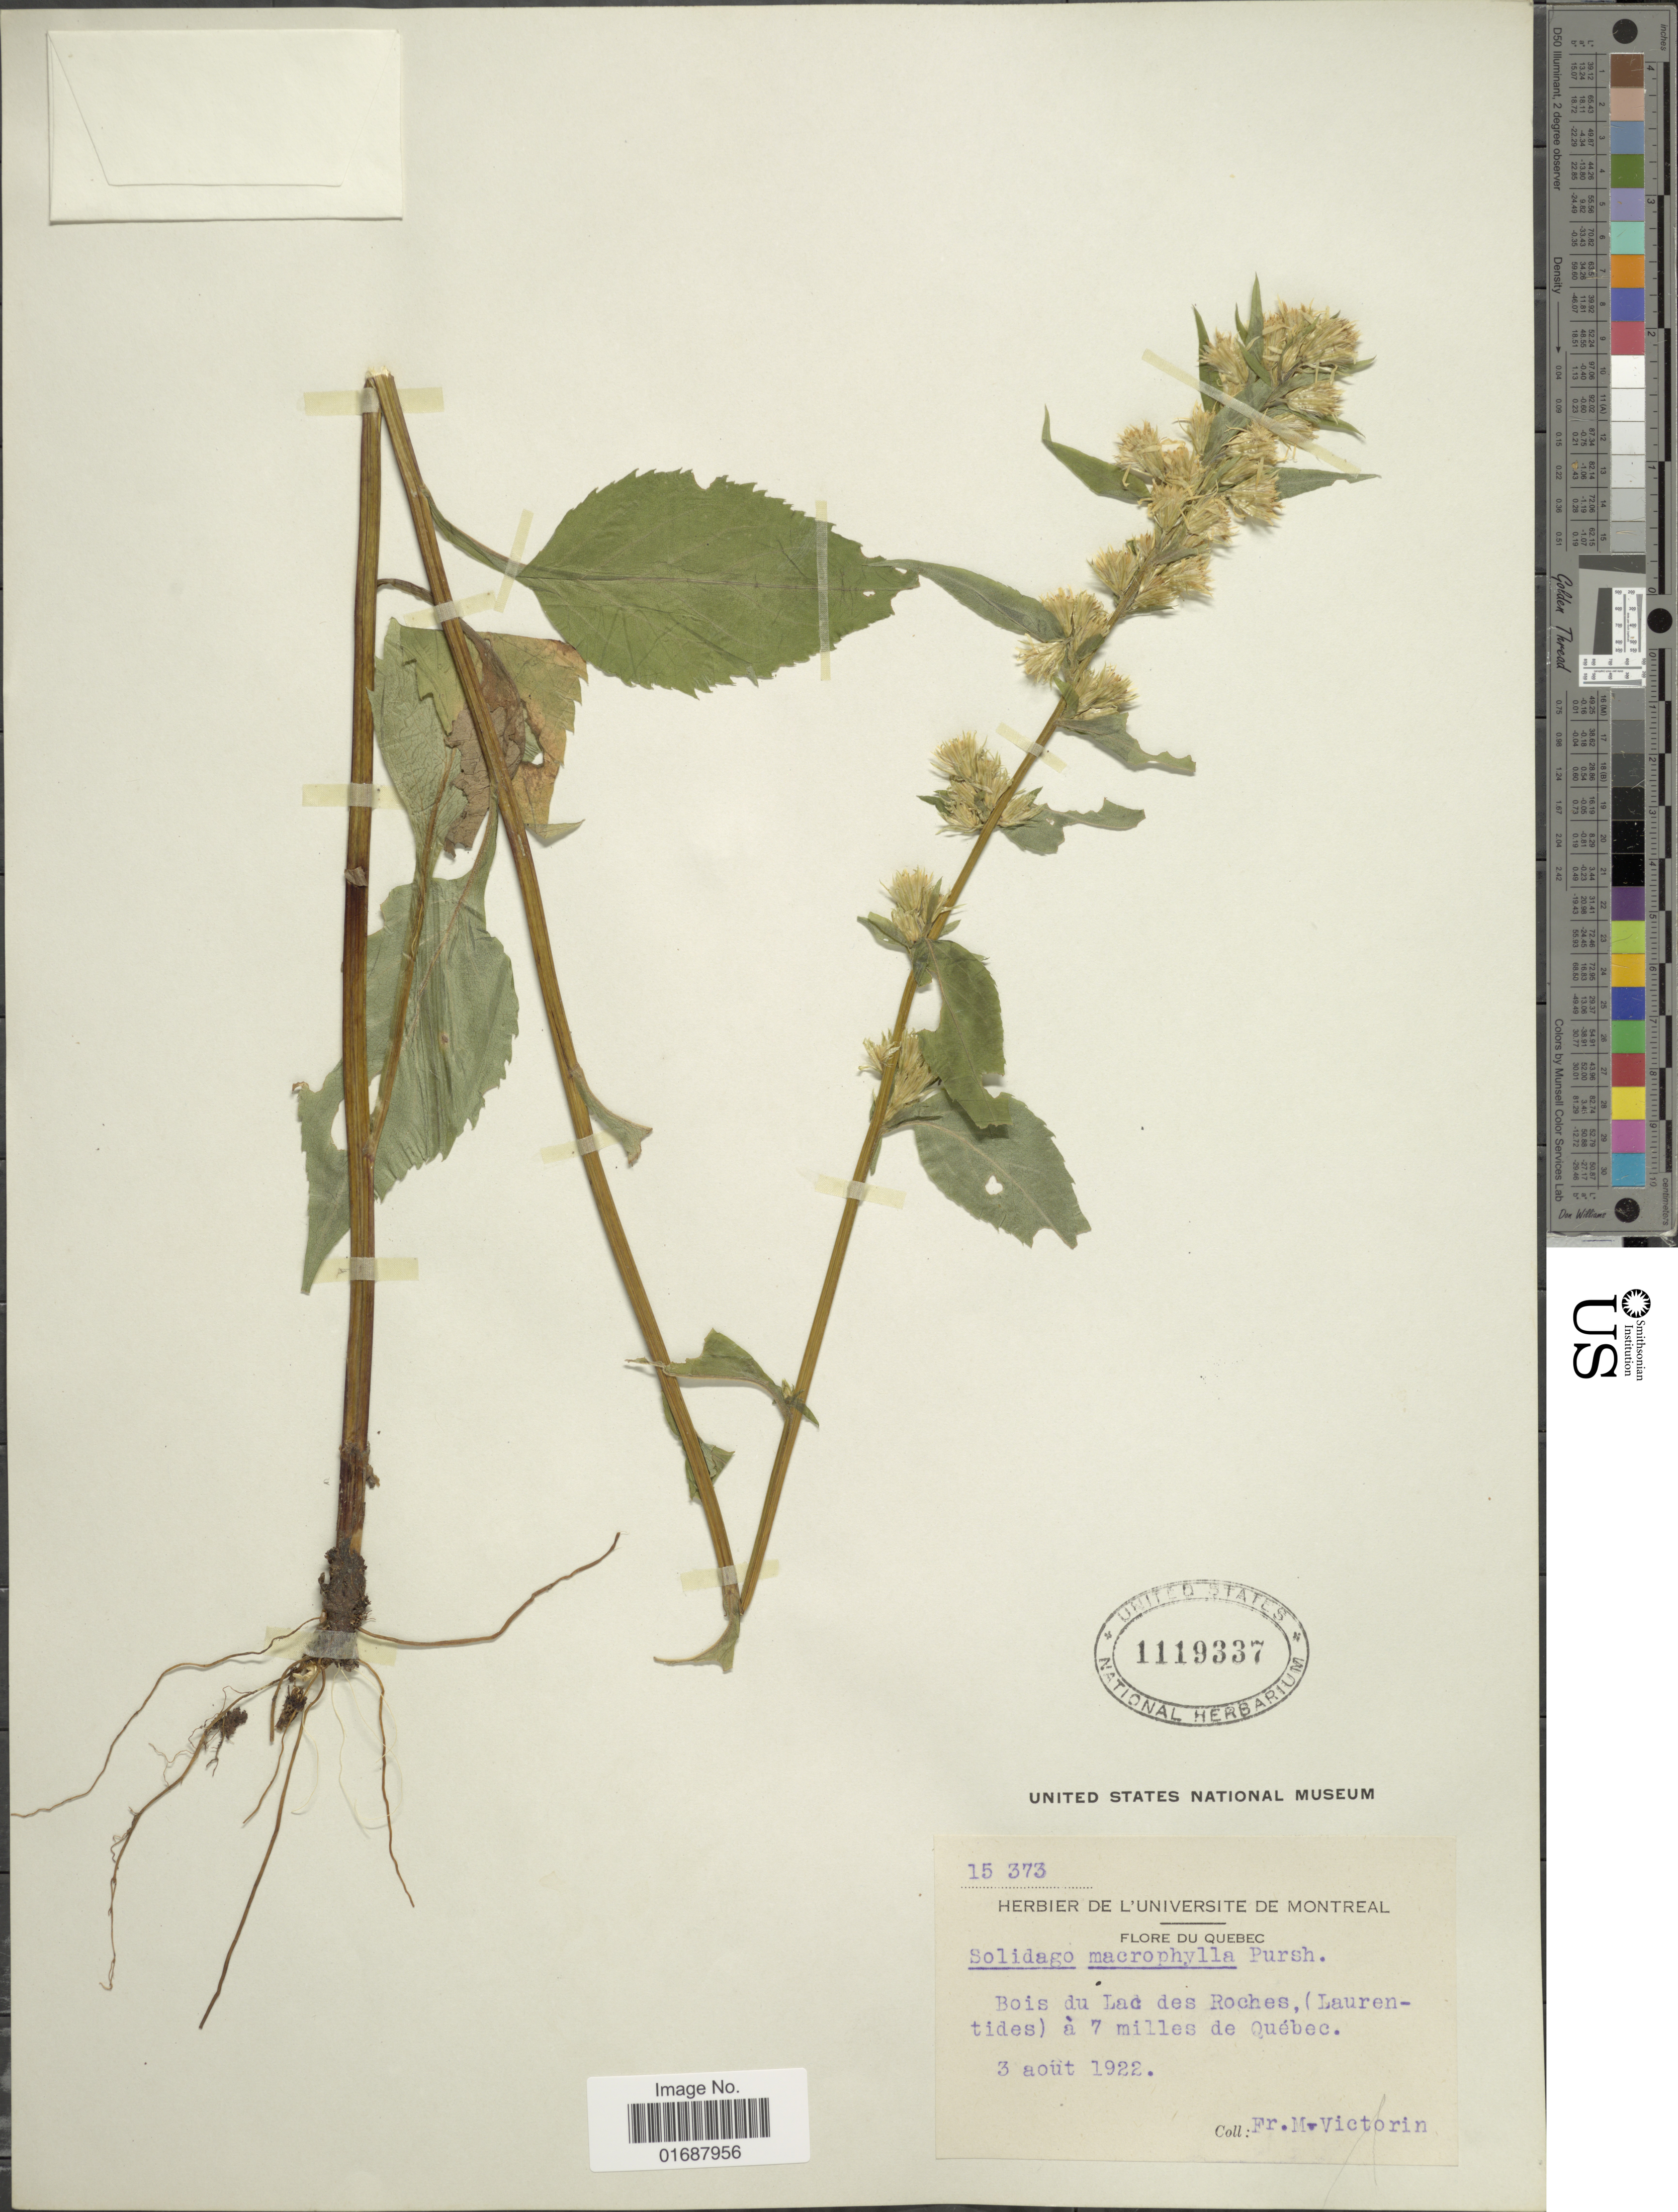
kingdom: Plantae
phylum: Tracheophyta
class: Magnoliopsida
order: Asterales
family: Asteraceae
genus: Solidago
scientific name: Solidago macrophylla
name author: Banks ex Pursh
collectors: Fr. Marie-Victorin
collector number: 15373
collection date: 1922-08-03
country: Canada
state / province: Quebec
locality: Bois du Lac des Roches , (Laurentides) a 7 miles de Quebec.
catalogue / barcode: US 1119337